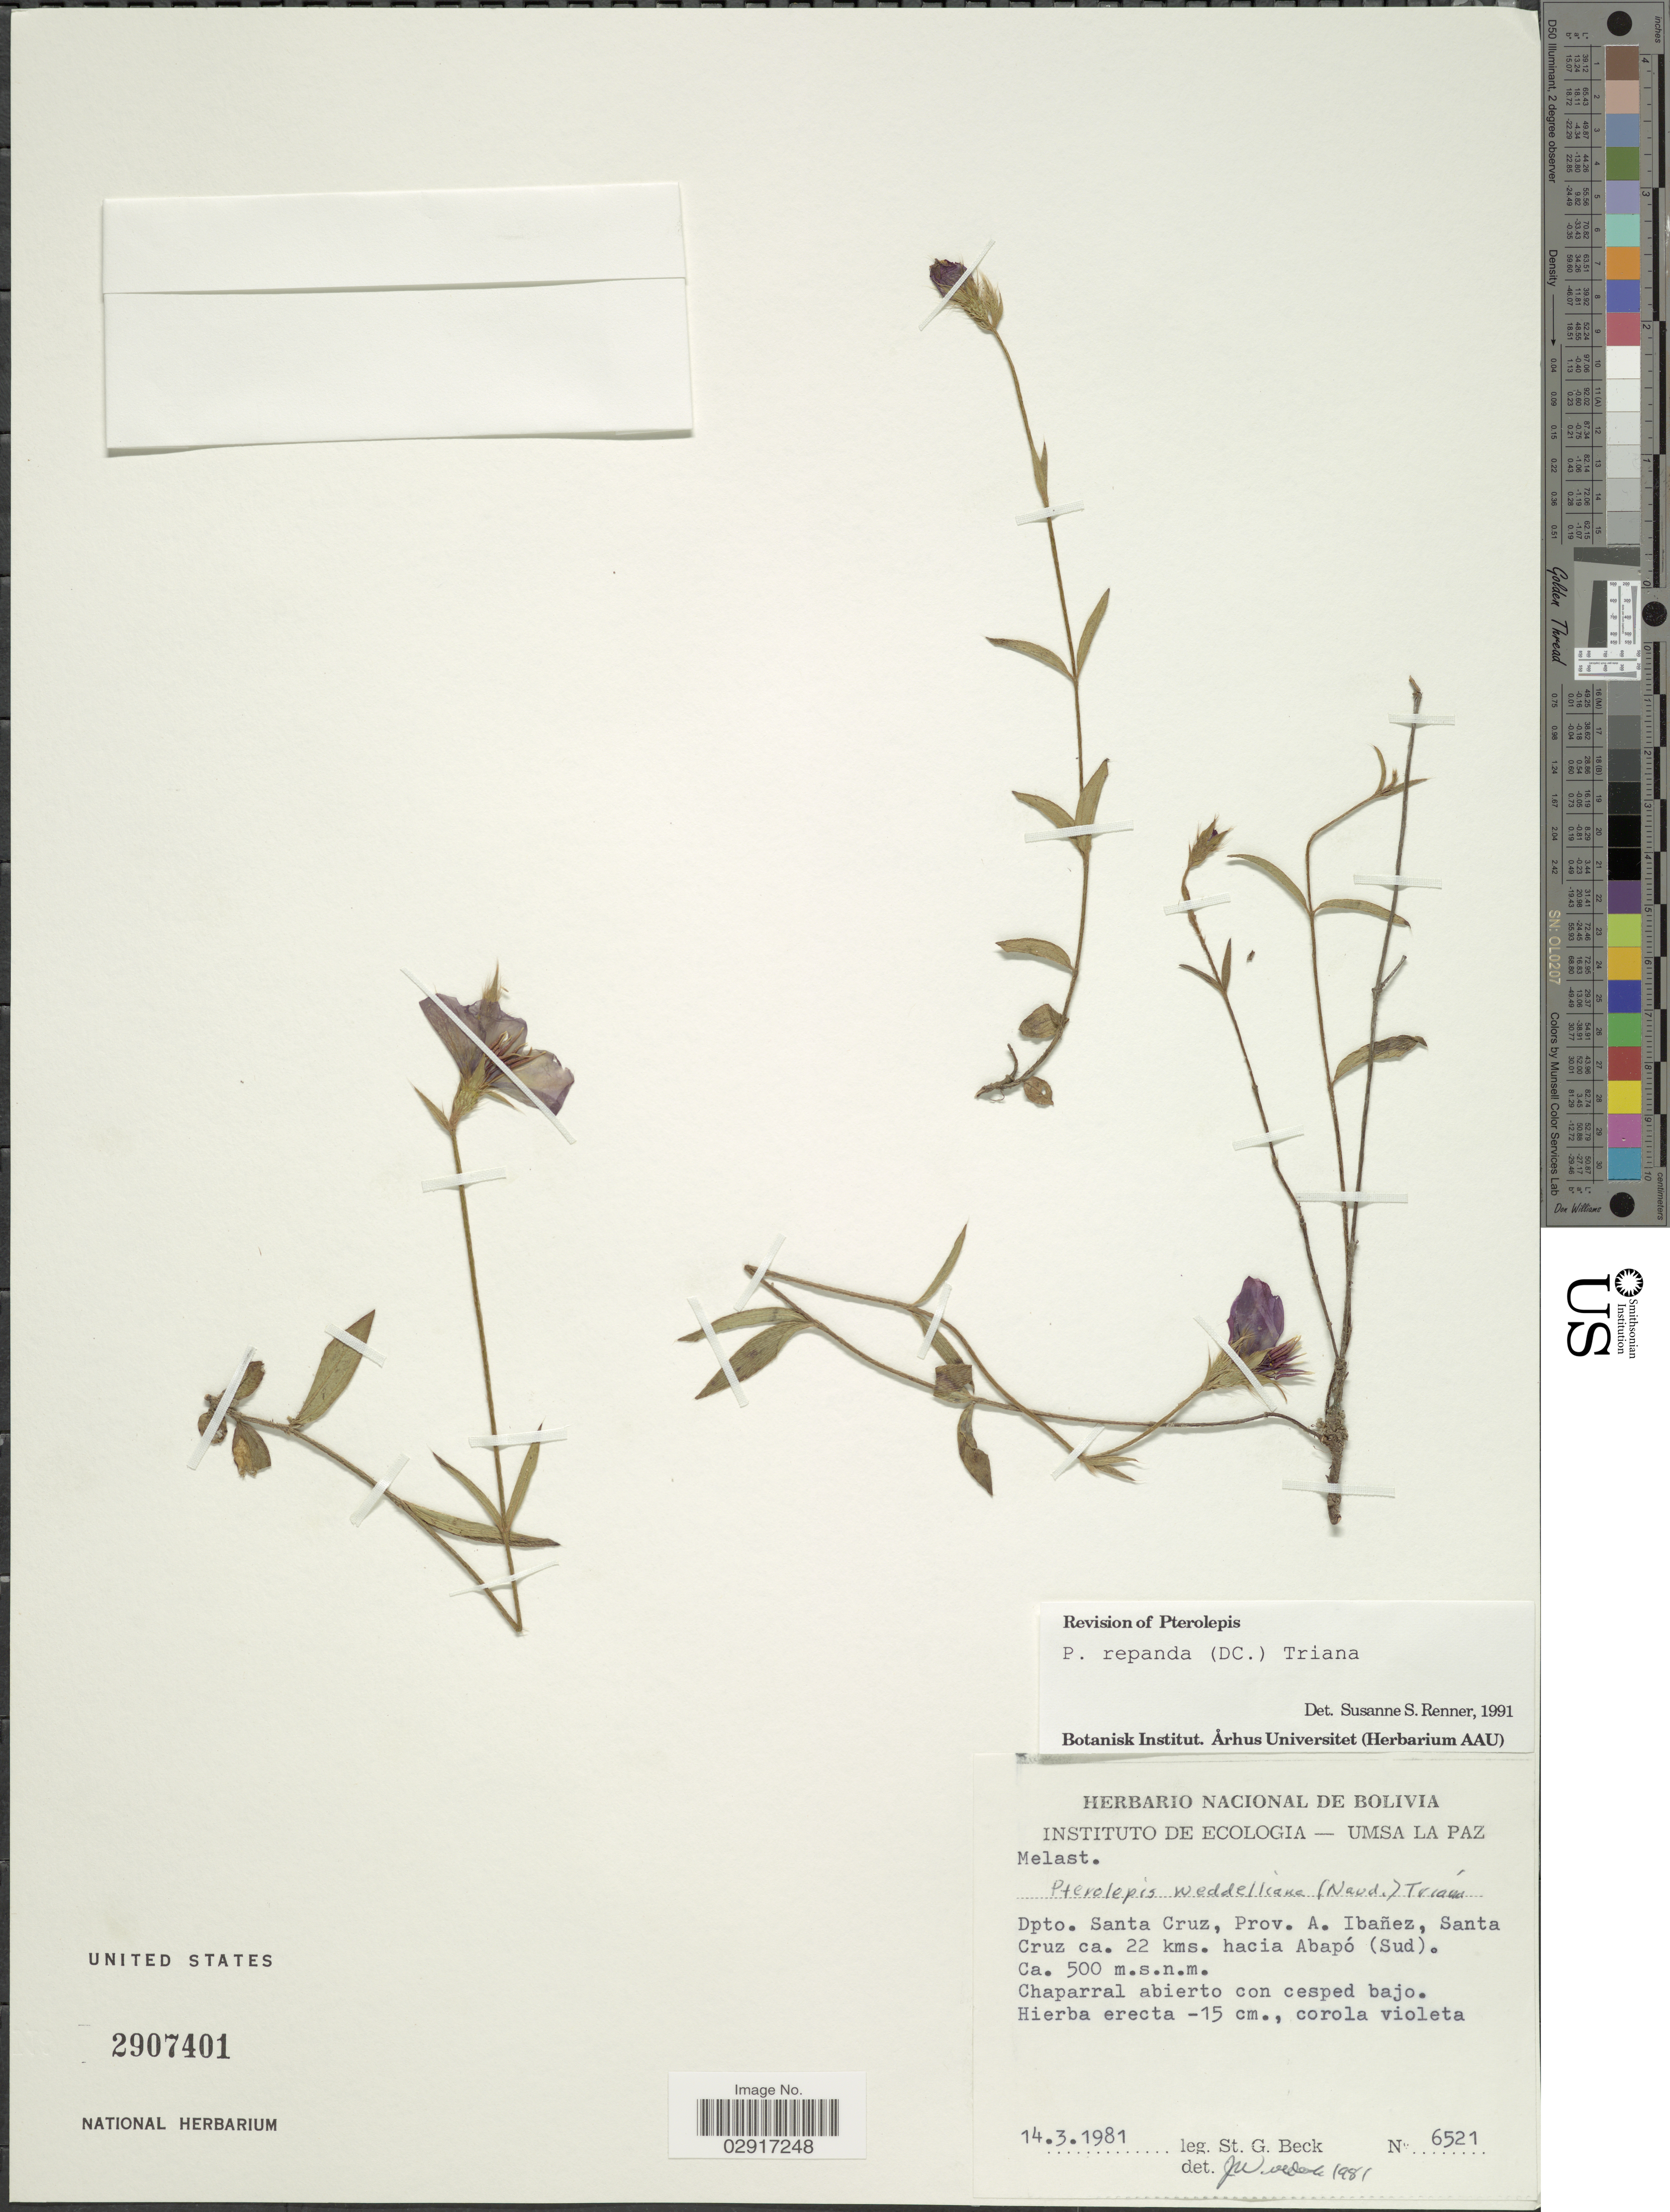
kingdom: Plantae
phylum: Tracheophyta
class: Magnoliopsida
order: Myrtales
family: Melastomataceae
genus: Pterolepis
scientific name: Pterolepis repanda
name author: (DC.) Triana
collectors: S. G. Beck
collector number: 6521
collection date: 1981-03-14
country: Bolivia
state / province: Santa Cruz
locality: Dpto. Santa Cruz, Prov. A. Ibañez, Santa Cruz ca. 22 kms. hacia Abapó (Sud).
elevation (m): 500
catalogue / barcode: US 2907401